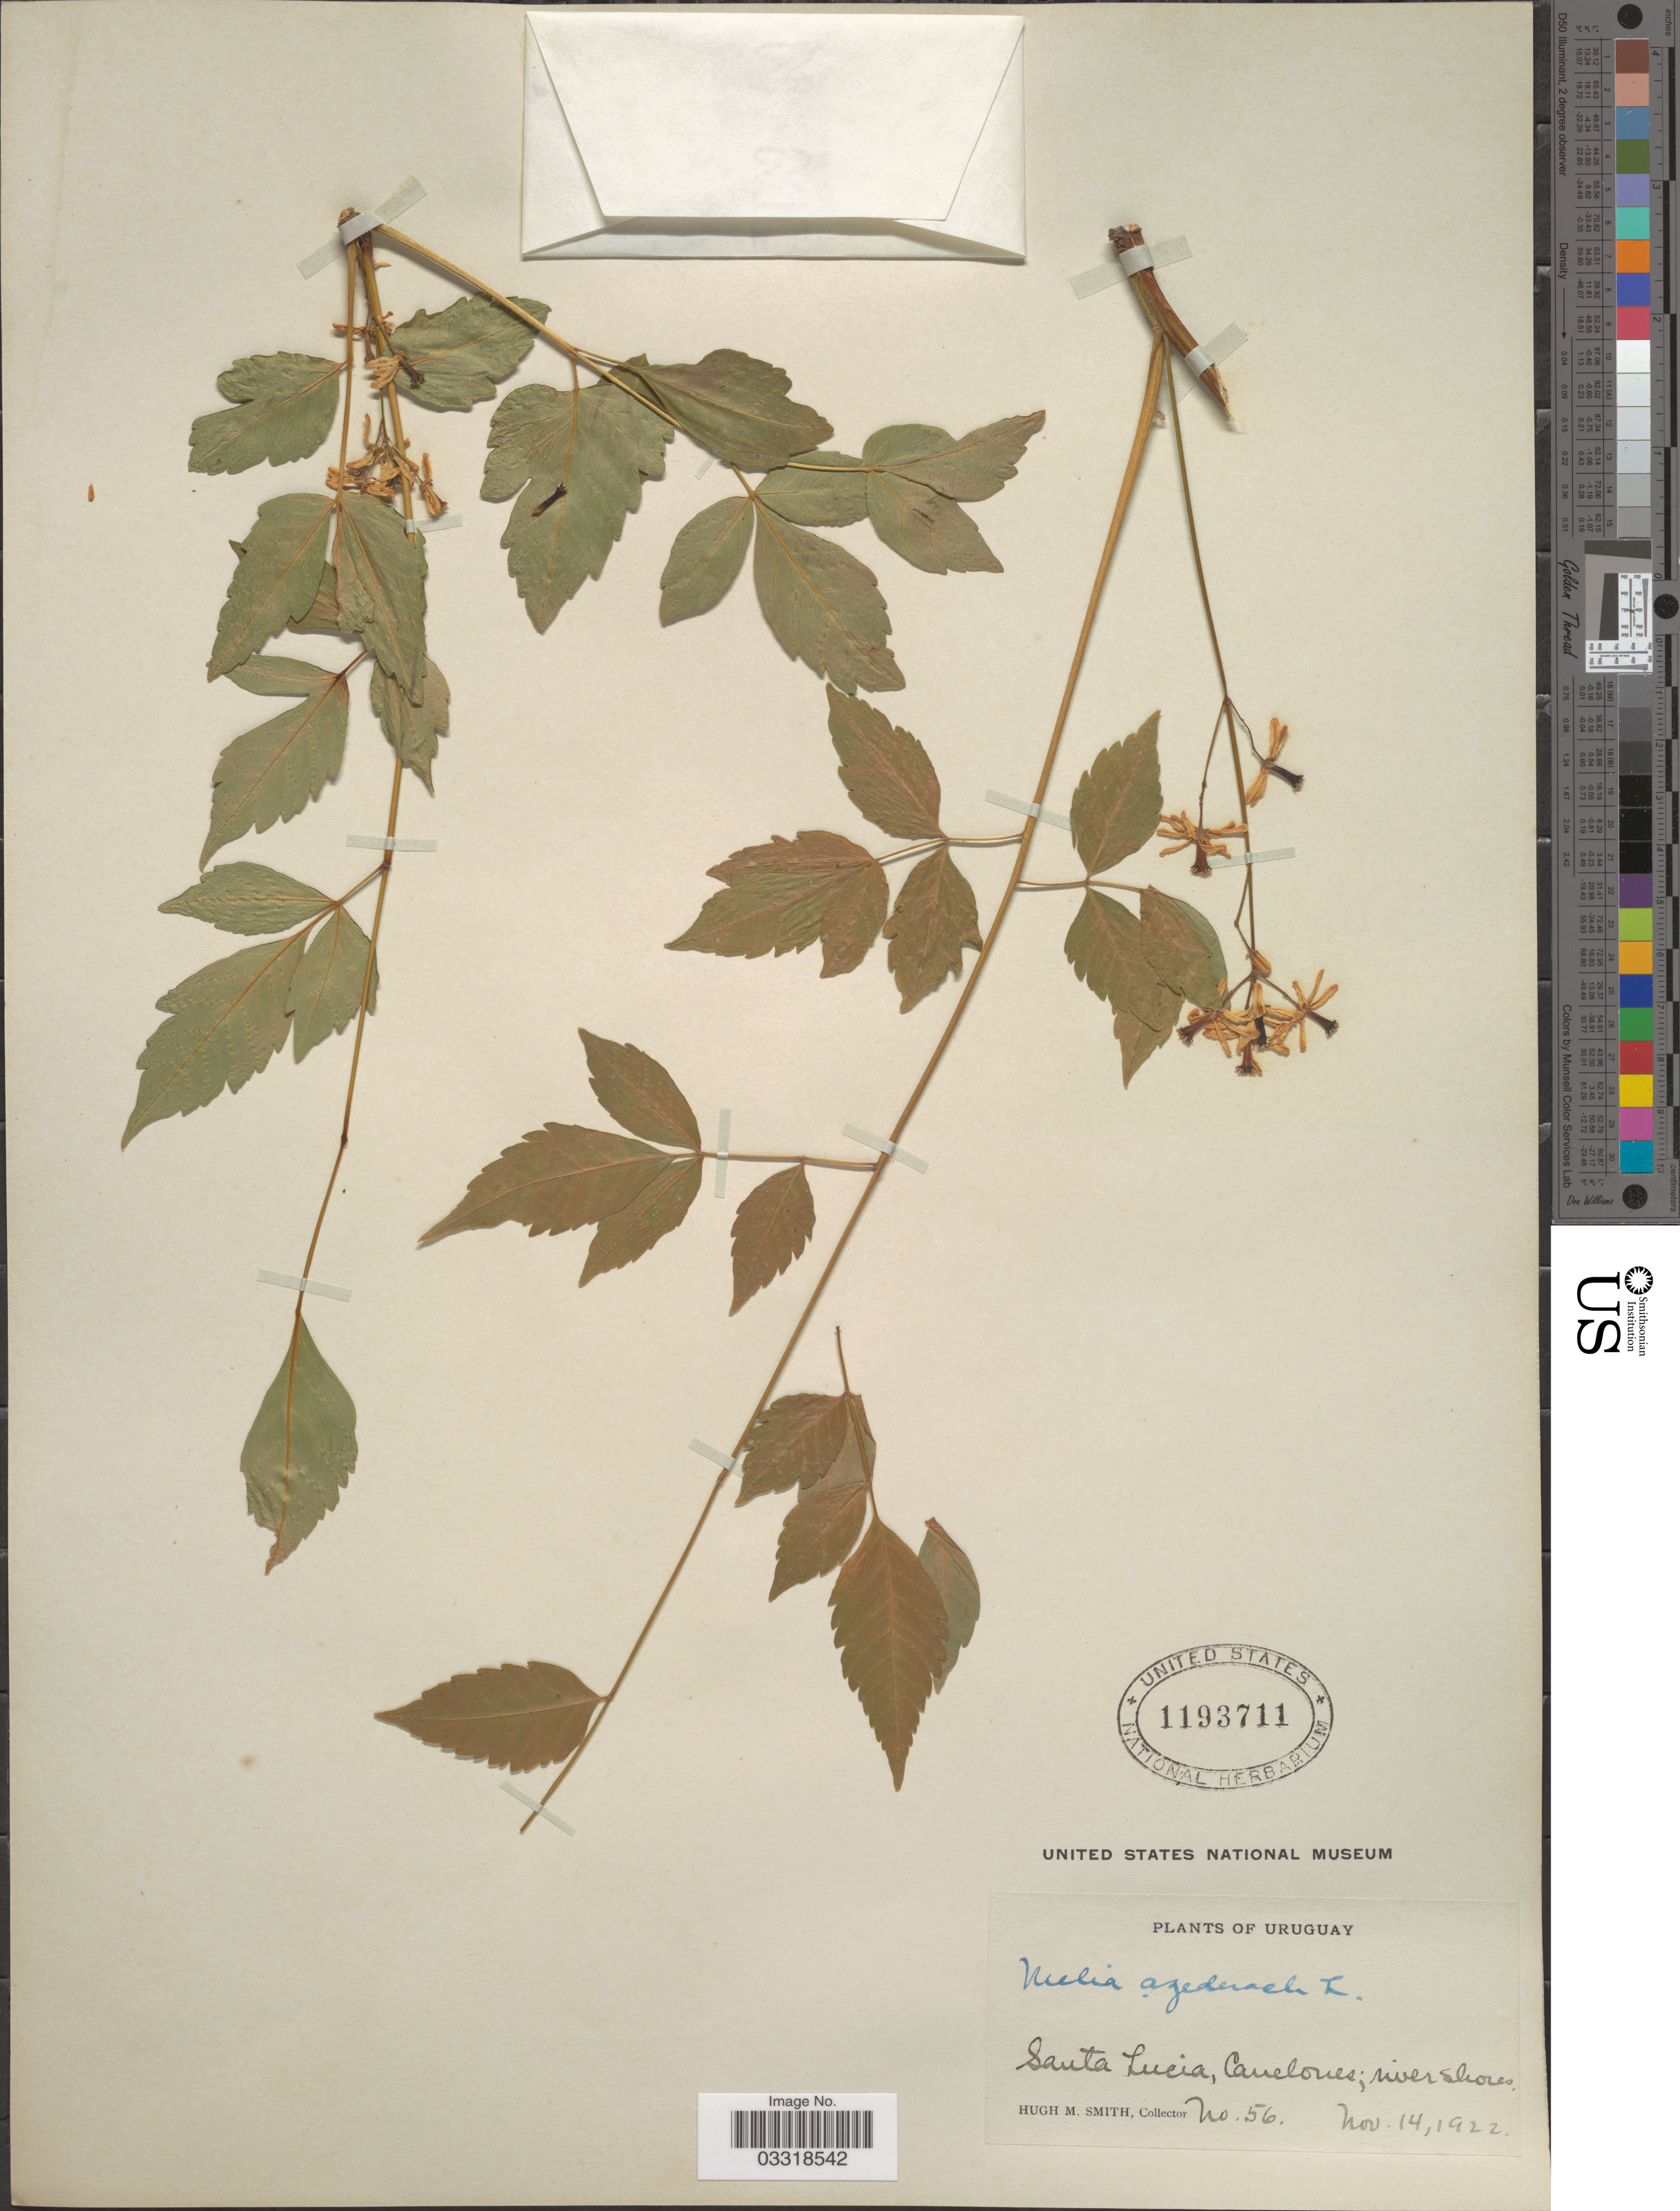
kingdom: Plantae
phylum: Tracheophyta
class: Magnoliopsida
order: Sapindales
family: Meliaceae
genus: Melia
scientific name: Melia azedarach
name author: L.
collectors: H. M. Smith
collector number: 56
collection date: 1922-11-14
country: Uruguay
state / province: Canelones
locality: Santa Lucia.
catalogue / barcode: US 1193711